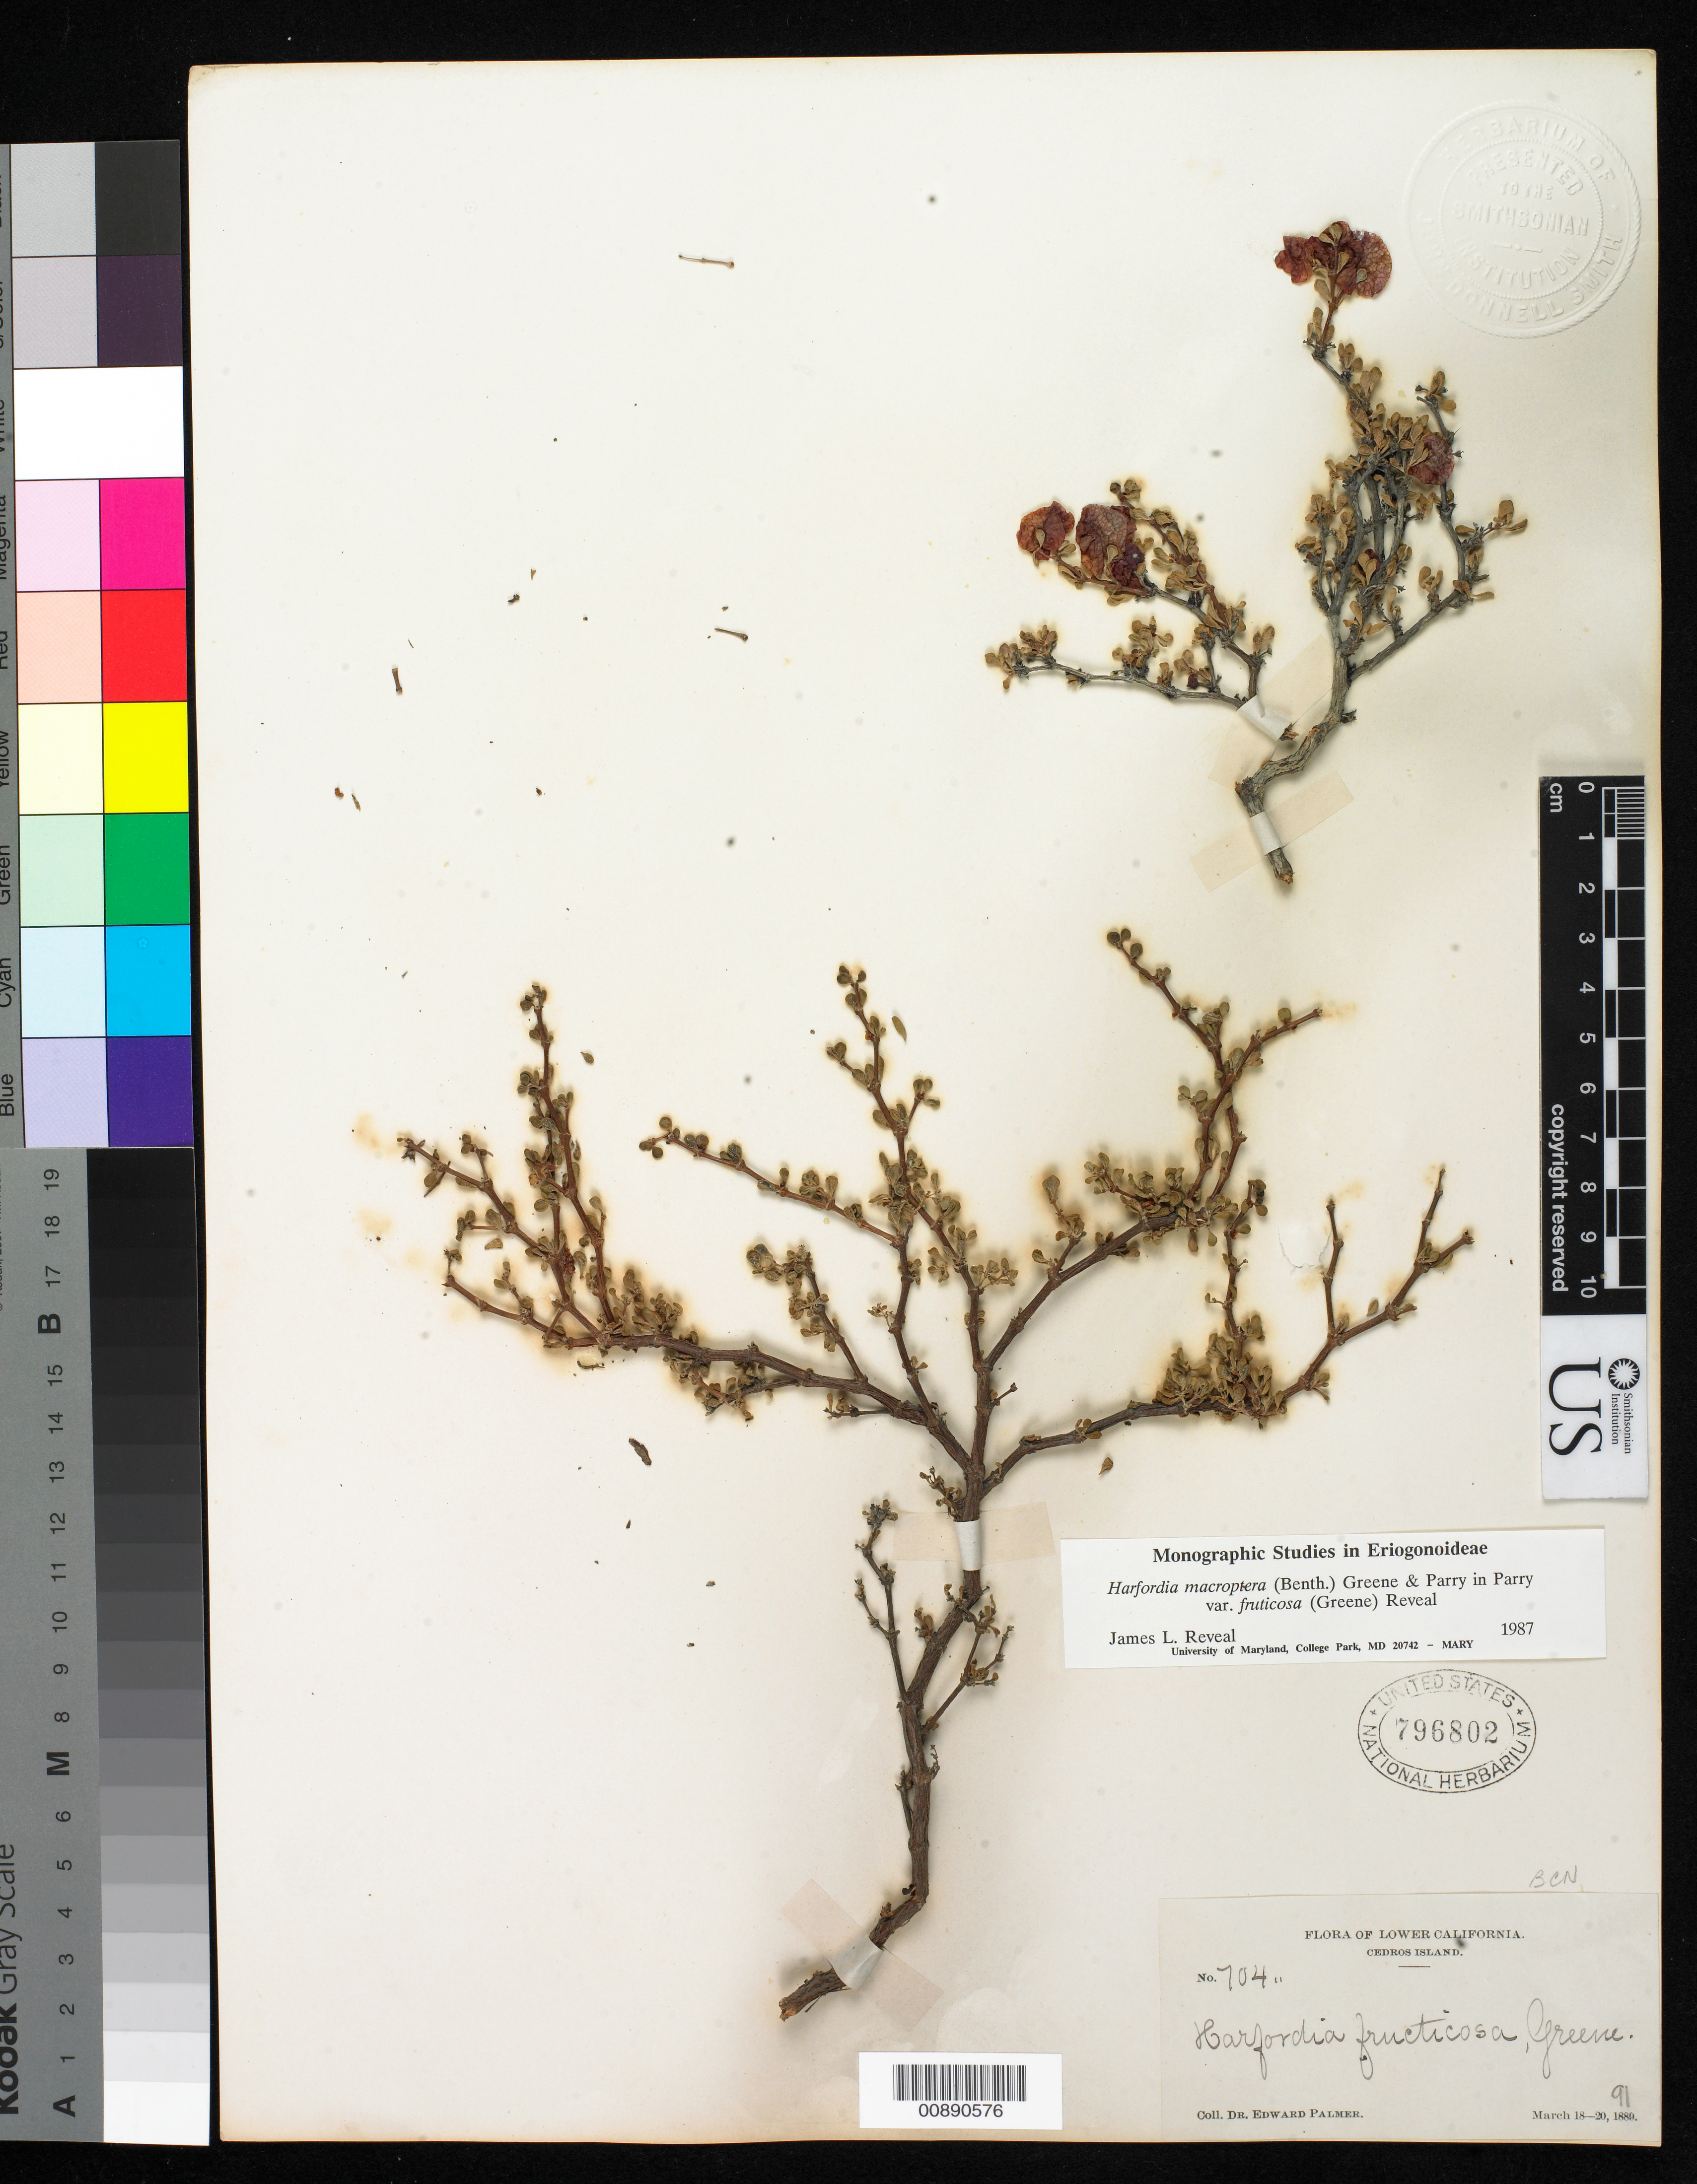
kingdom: Plantae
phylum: Tracheophyta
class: Magnoliopsida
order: Caryophyllales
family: Polygonaceae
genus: Harfordia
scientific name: Harfordia macroptera var. fruticosa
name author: (Greene) Reveal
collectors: E. Palmer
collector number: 704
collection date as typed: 18 Mar 1889 to 20 Mar 1889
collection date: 1889-03-18/1889-03-20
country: Mexico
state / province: Baja California Norte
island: Cedros I.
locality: Cedros Island, Baja California.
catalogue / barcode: US 796802